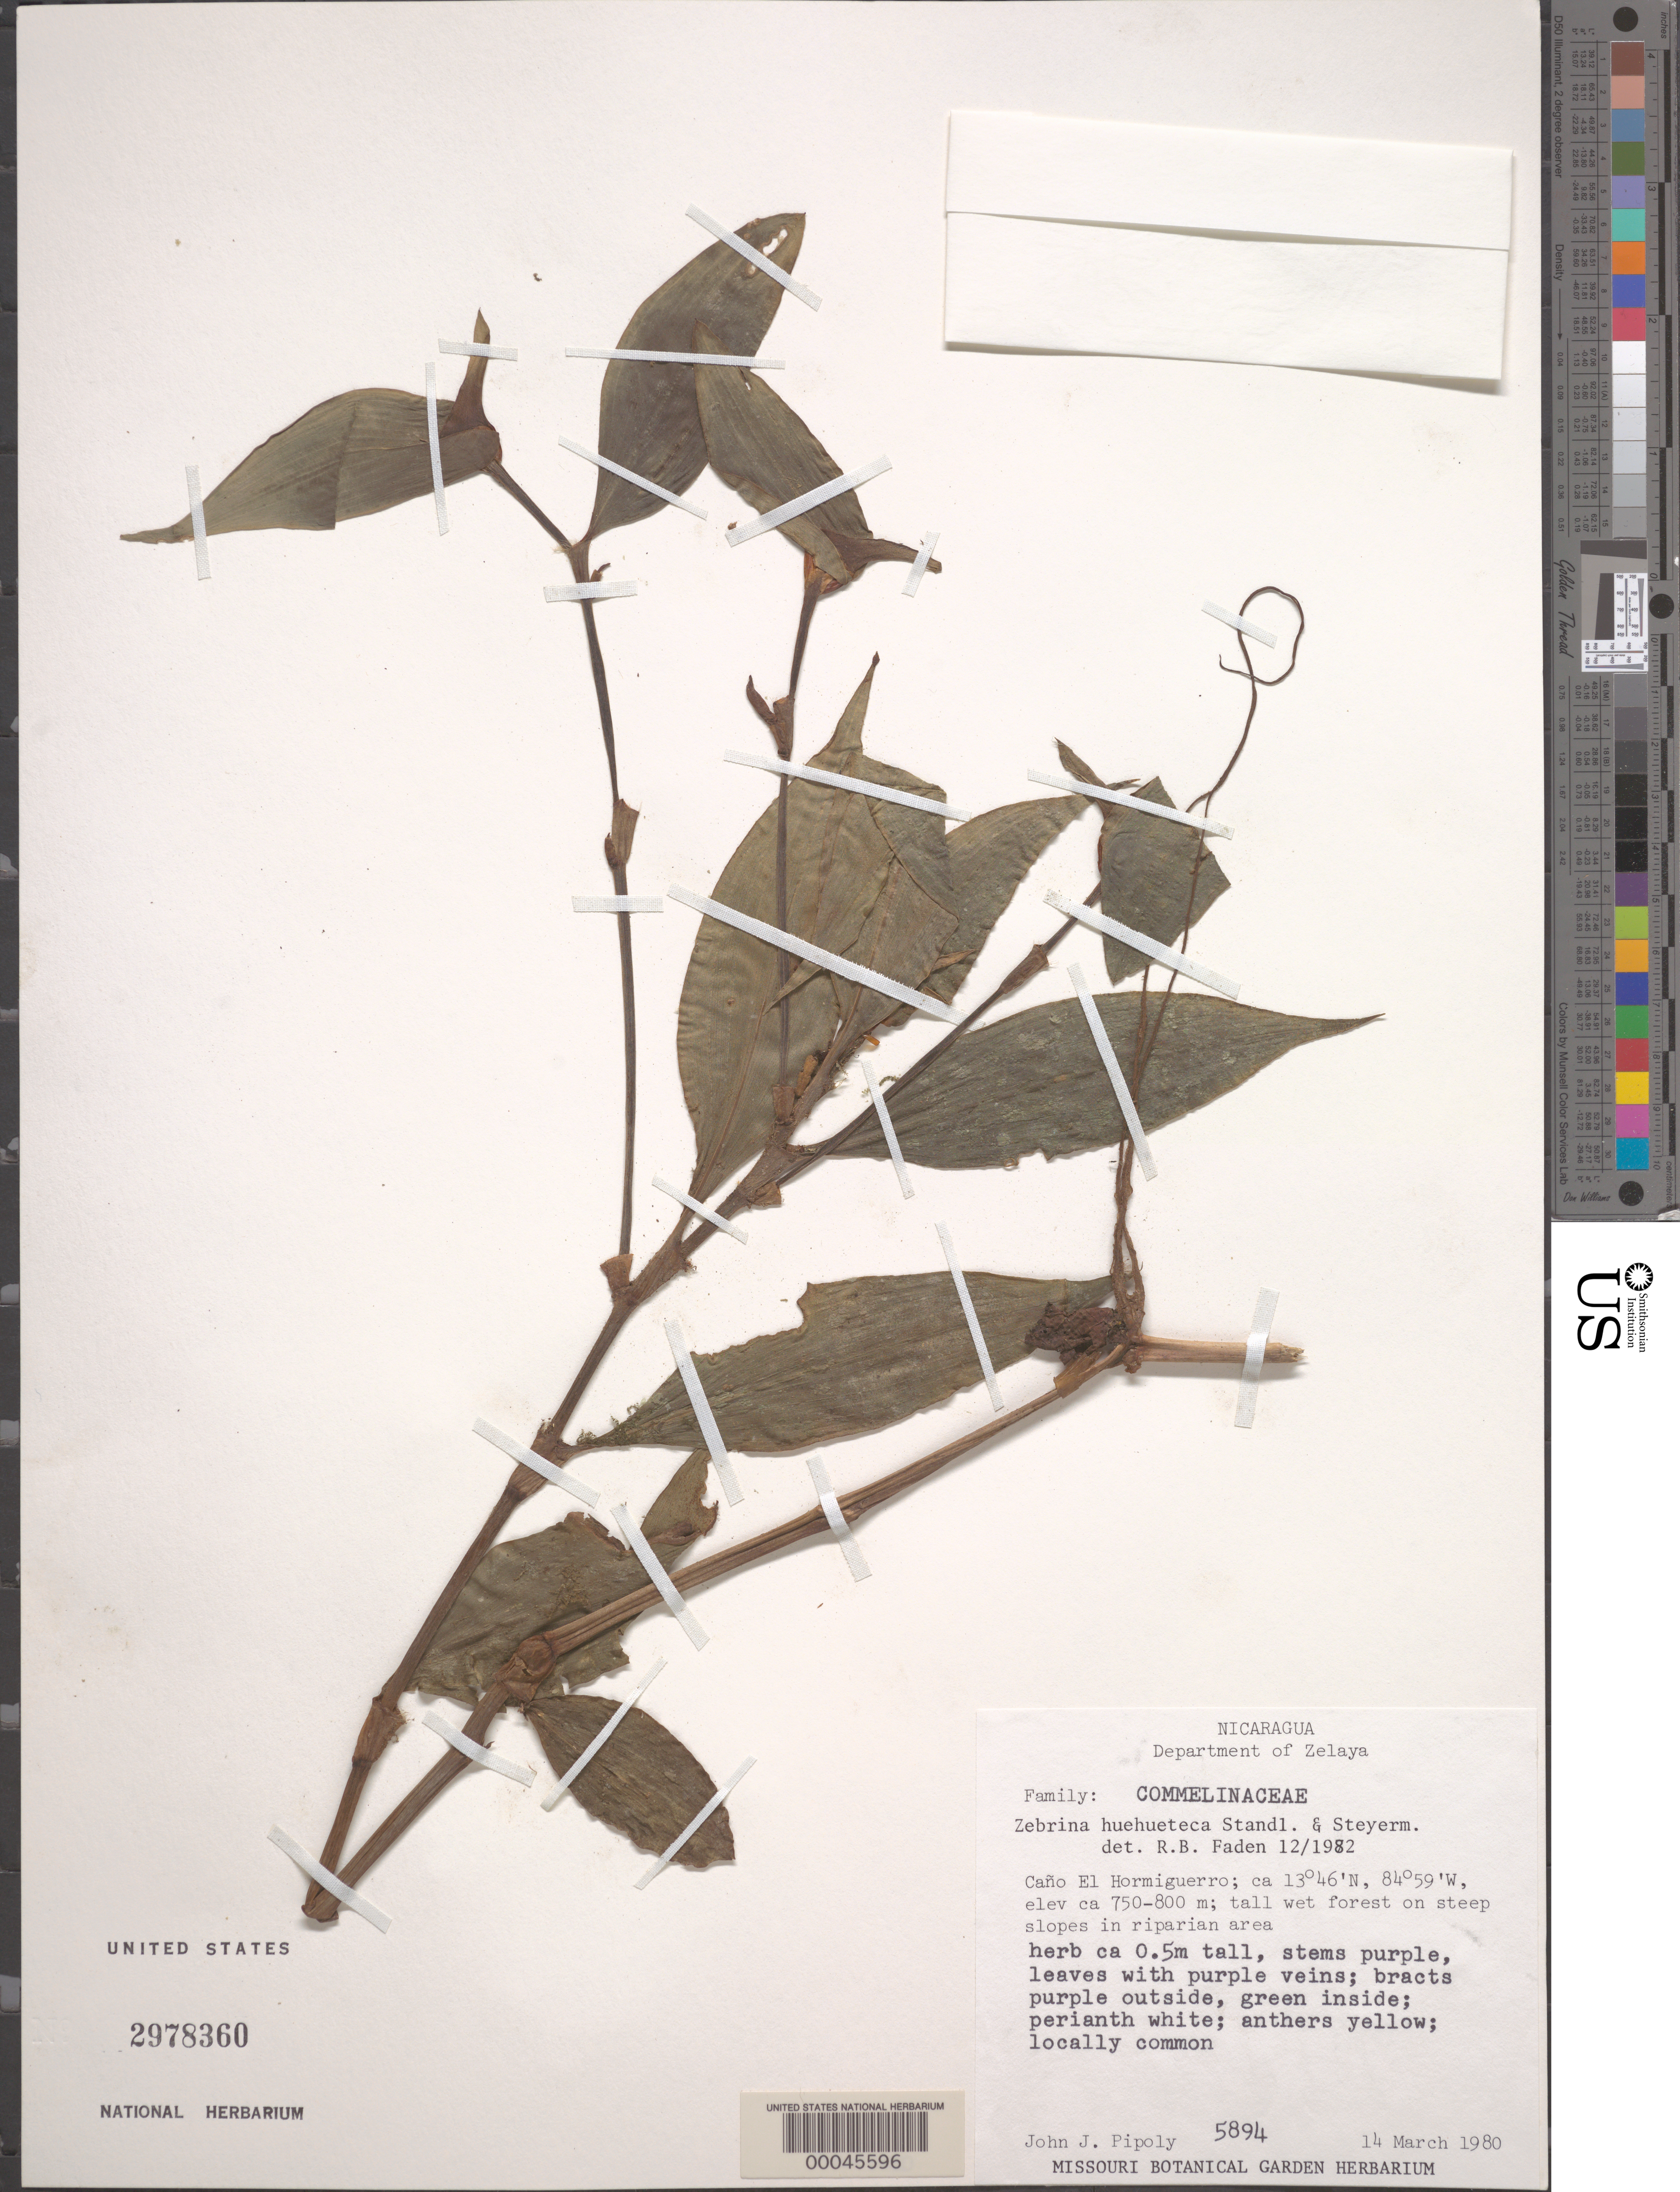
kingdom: Plantae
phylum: Tracheophyta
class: Liliopsida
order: Commelinales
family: Commelinaceae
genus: Tradescantia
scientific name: Tradescantia huehueteca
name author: (Standl. & Steyerm.) D.R. Hunt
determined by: Faden, Robert B., (US), Smithsonian Institution - National Museum of Natural History (UNITED STATES)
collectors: J. J. Pipoly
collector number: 5894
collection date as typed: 14 Mar 1980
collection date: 1980-03-14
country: Nicaragua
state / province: Atlántico Norte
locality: Cano el hormiguerro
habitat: Tall, wet forest, steep slopes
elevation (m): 780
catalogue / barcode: US 2978360